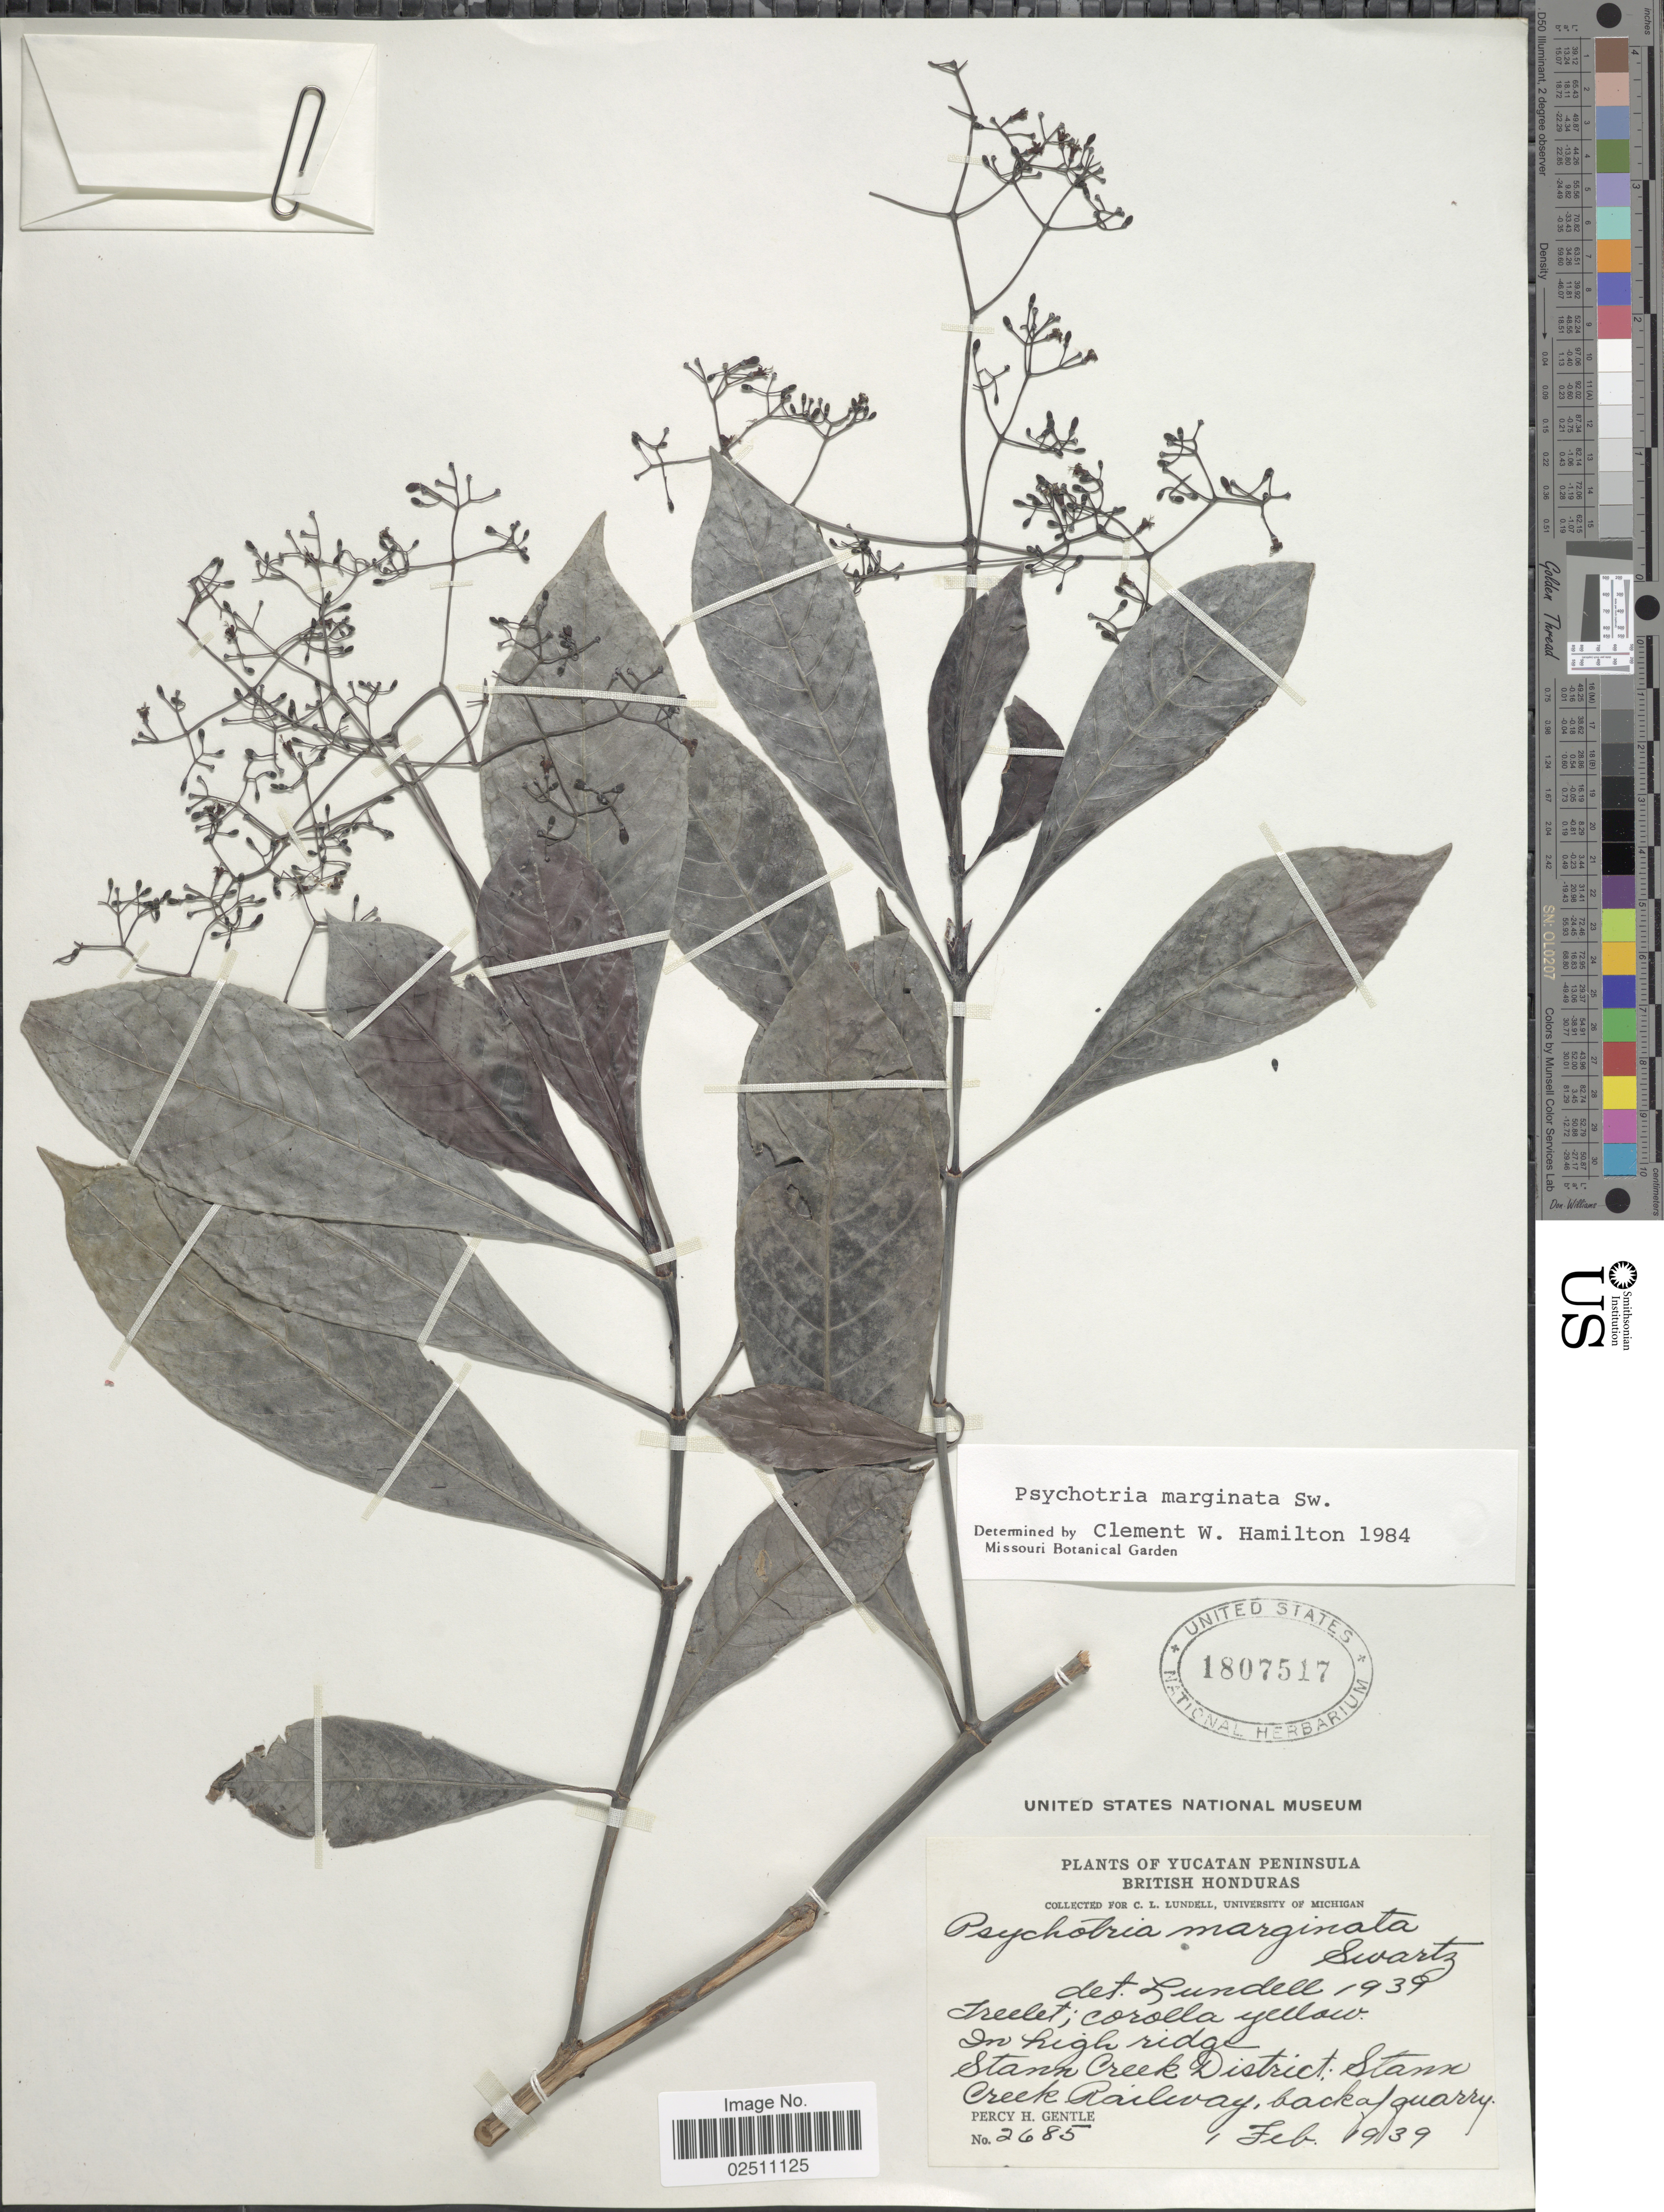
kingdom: Plantae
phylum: Tracheophyta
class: Magnoliopsida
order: Gentianales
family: Rubiaceae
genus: Psychotria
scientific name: Psychotria marginata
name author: Sw.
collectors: P. H. Gentle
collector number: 2685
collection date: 1939-02-01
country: Belize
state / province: Stann Creek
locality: Yucatan Peninsula, British Honduras, Stann Creek Railway, back of quarry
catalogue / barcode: US 1807517